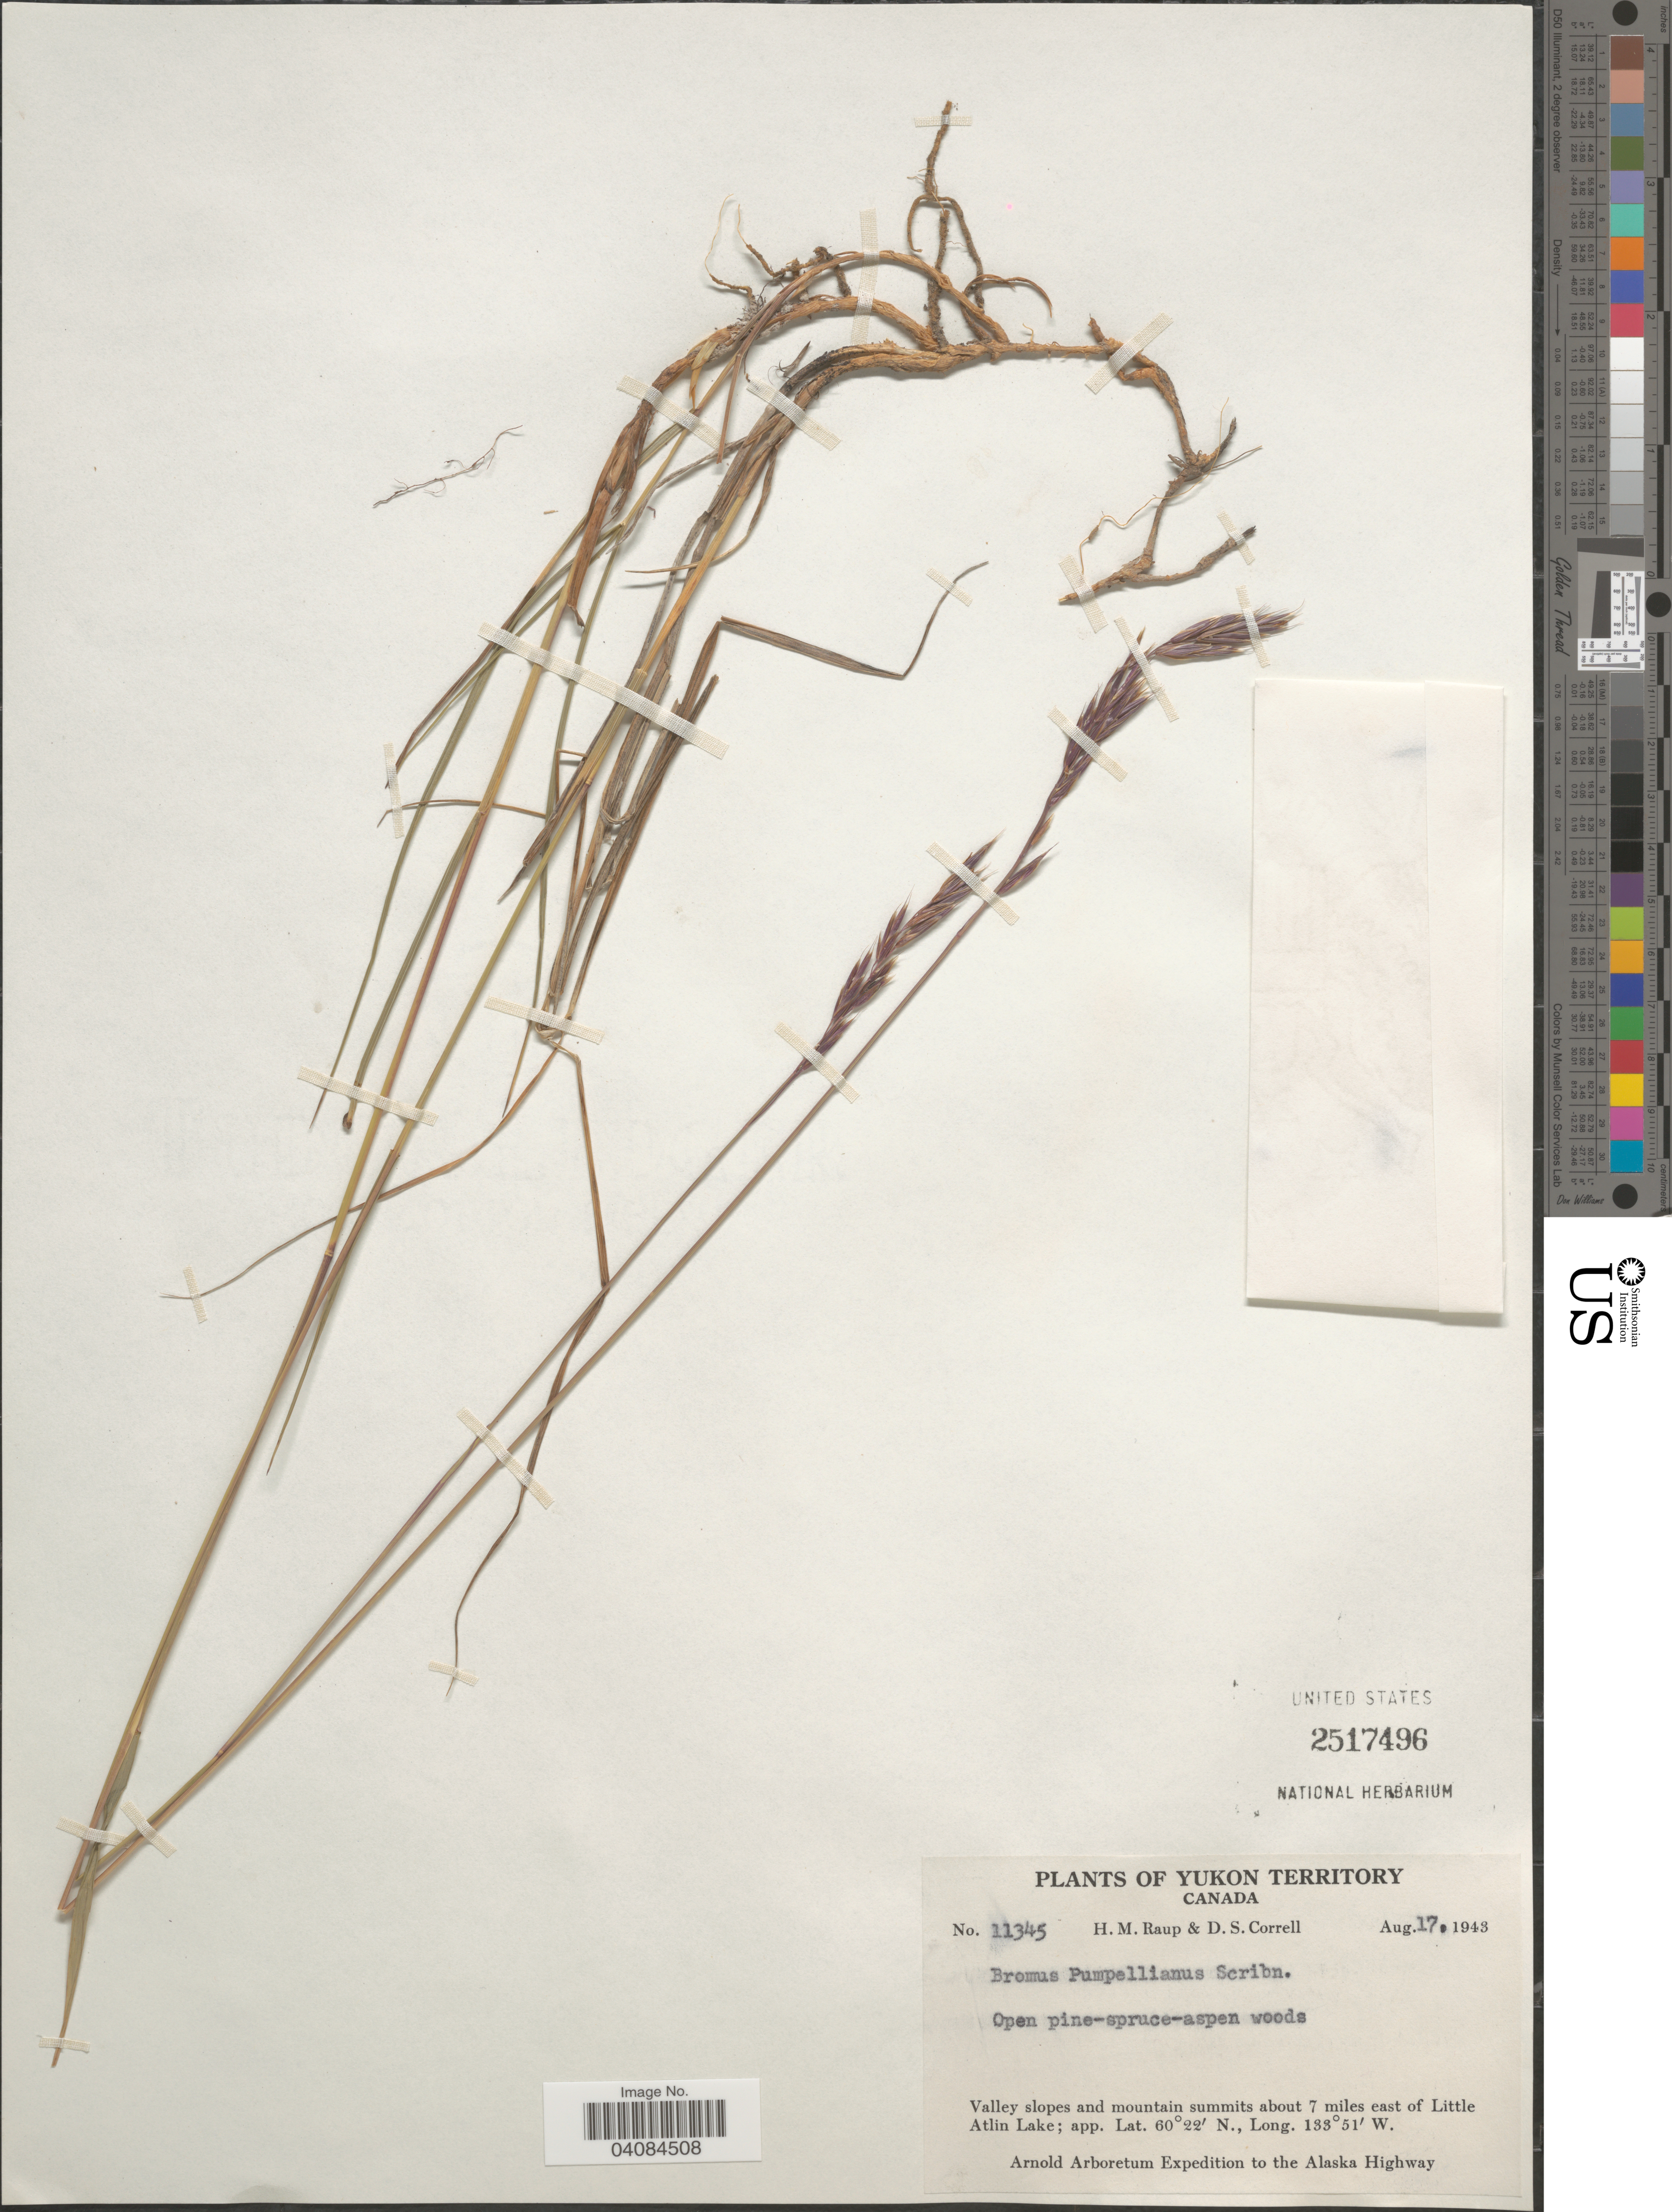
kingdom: Plantae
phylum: Tracheophyta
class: Liliopsida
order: Poales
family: Poaceae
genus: Bromus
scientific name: Bromus pumpellianus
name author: Scribn.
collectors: H. Raup & D. S. Correll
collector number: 11345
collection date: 1943-08-17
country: Canada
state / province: Yukon Territory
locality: Valley slopes and mountain summits about 7 miles east of Little Atlin Lake. Arnold Arboretum Expedition to the Alaska Highway.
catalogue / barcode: US 2517496